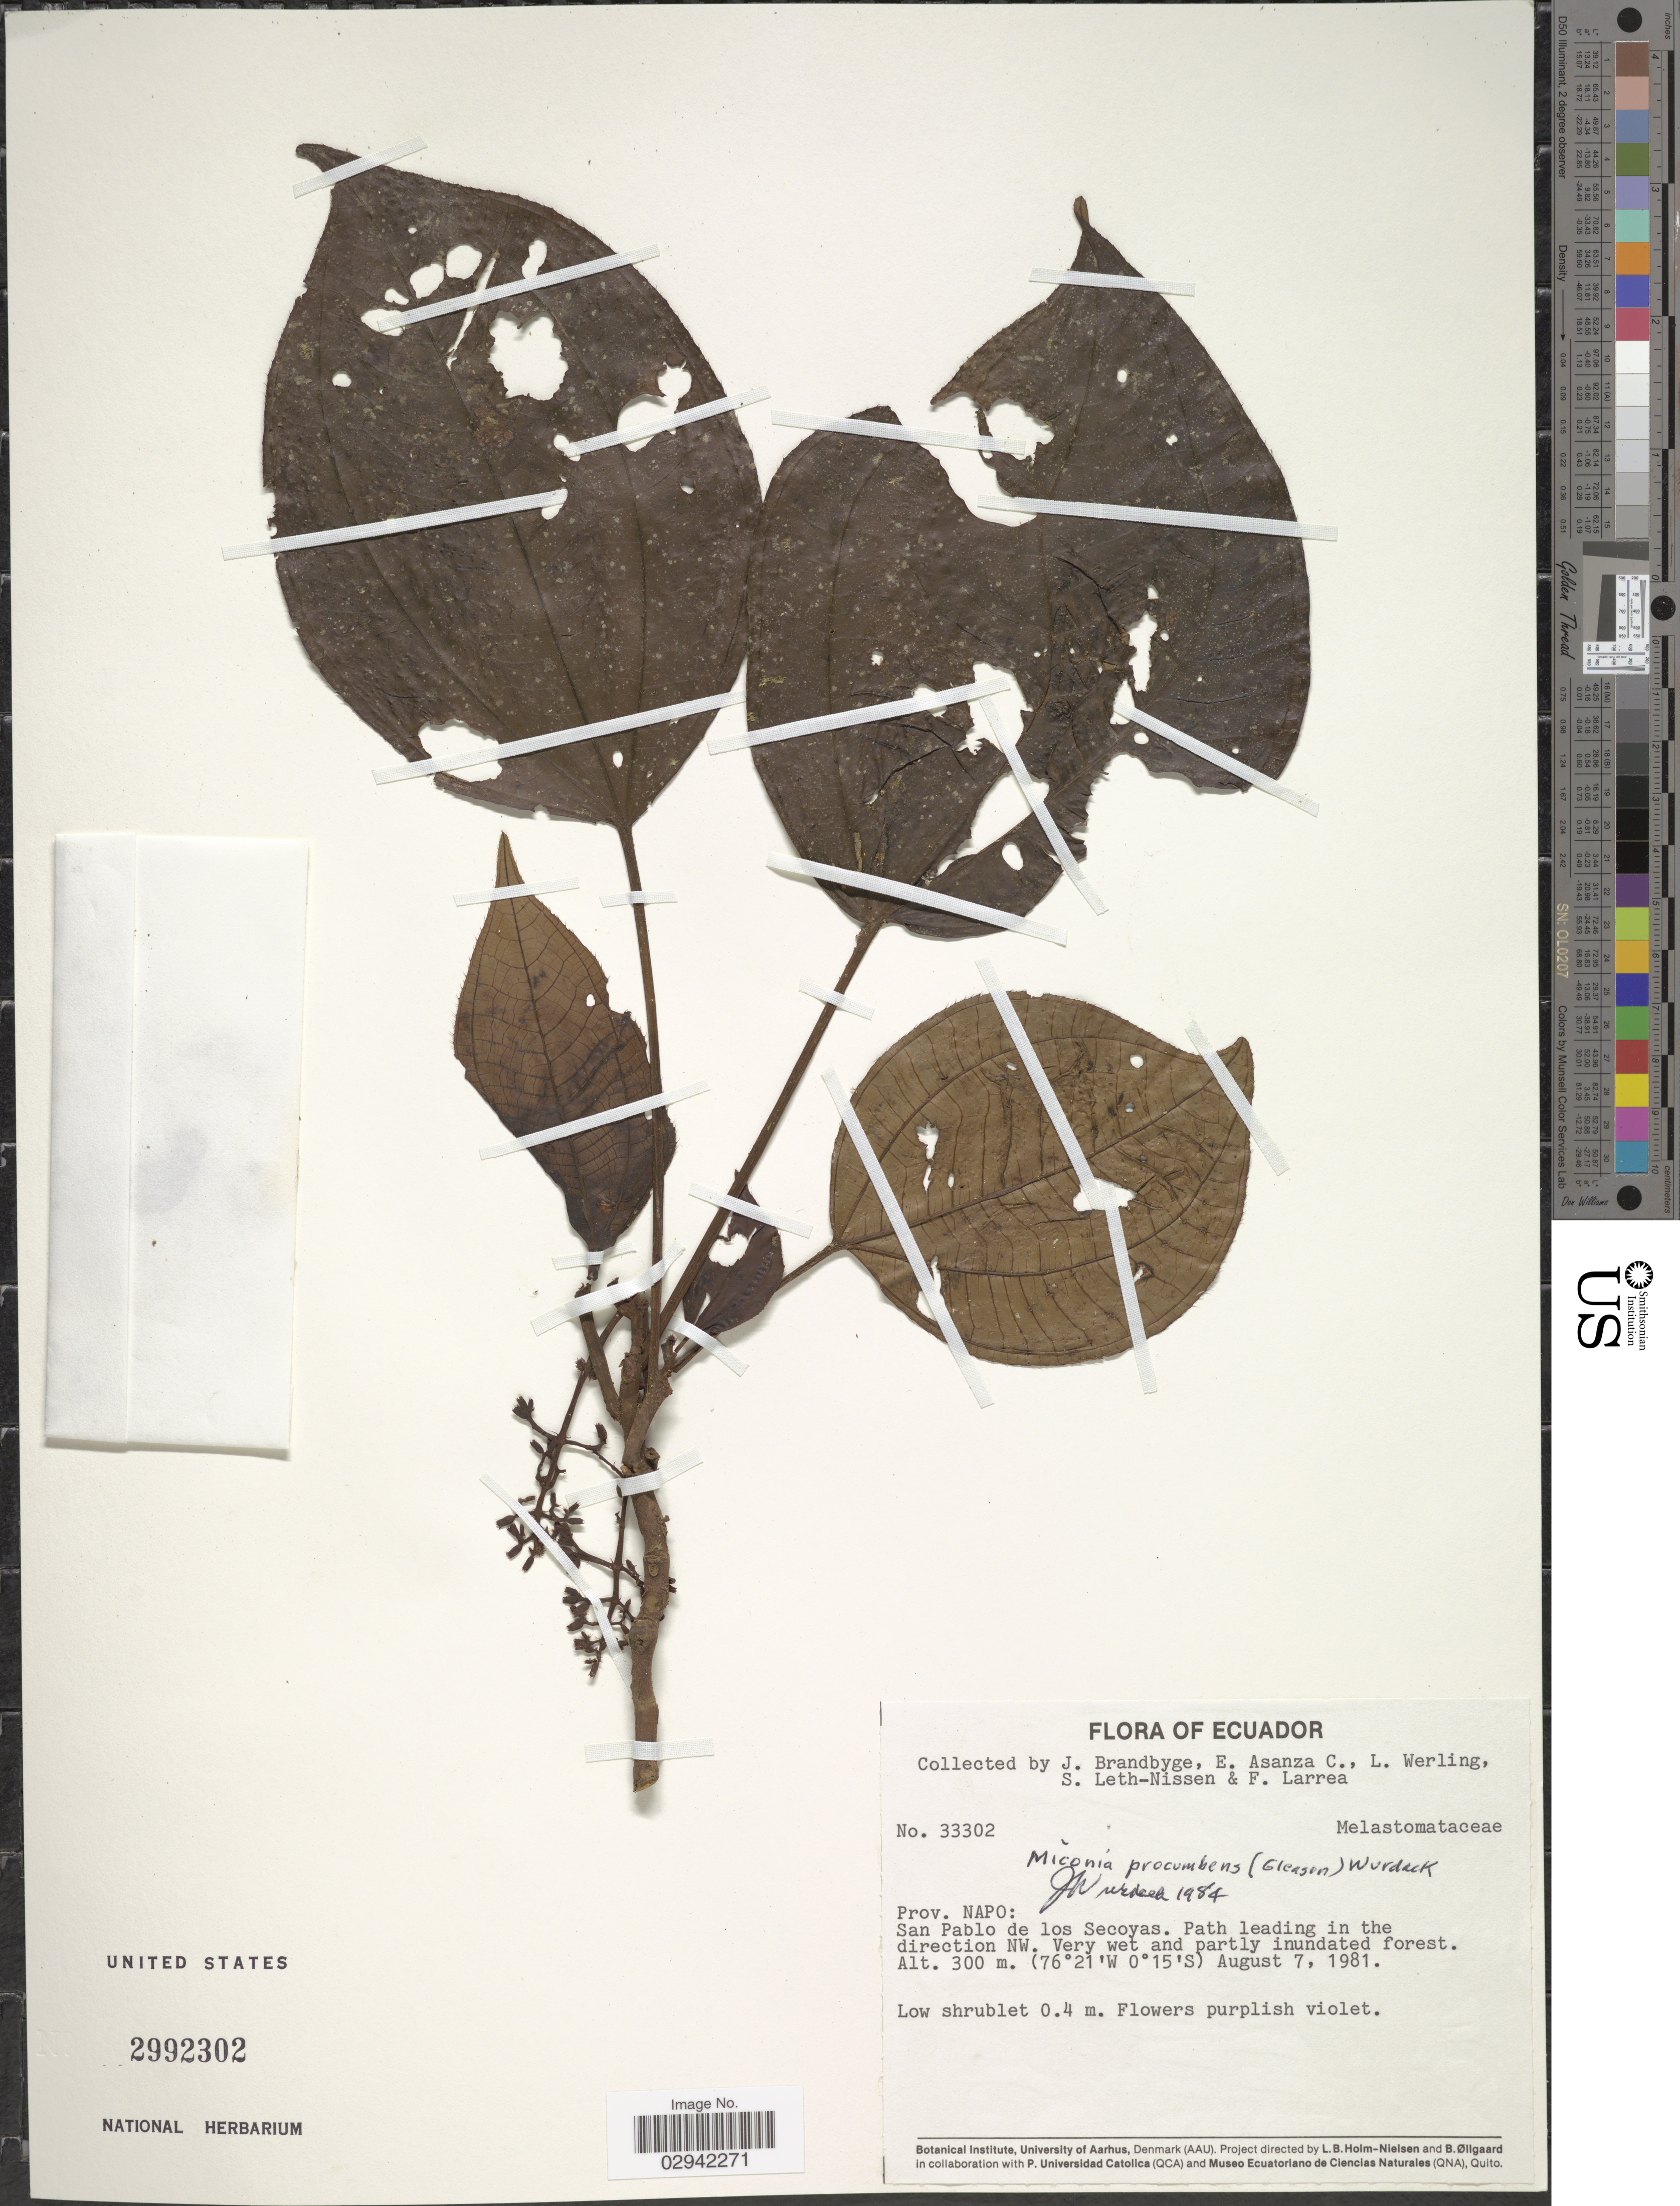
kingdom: Plantae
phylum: Tracheophyta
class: Magnoliopsida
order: Myrtales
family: Melastomataceae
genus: Miconia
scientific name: Miconia procumbens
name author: (Gleason) Wurdack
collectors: J. Brandbyge, E. Asanza, L. Werling, S. Leth-Nissen & F. Larrea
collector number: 33302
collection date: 1981-08-07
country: Ecuador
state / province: Napo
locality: San Pablo de los Secoyas. Path leading in the direction NW.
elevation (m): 300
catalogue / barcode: US 2992302